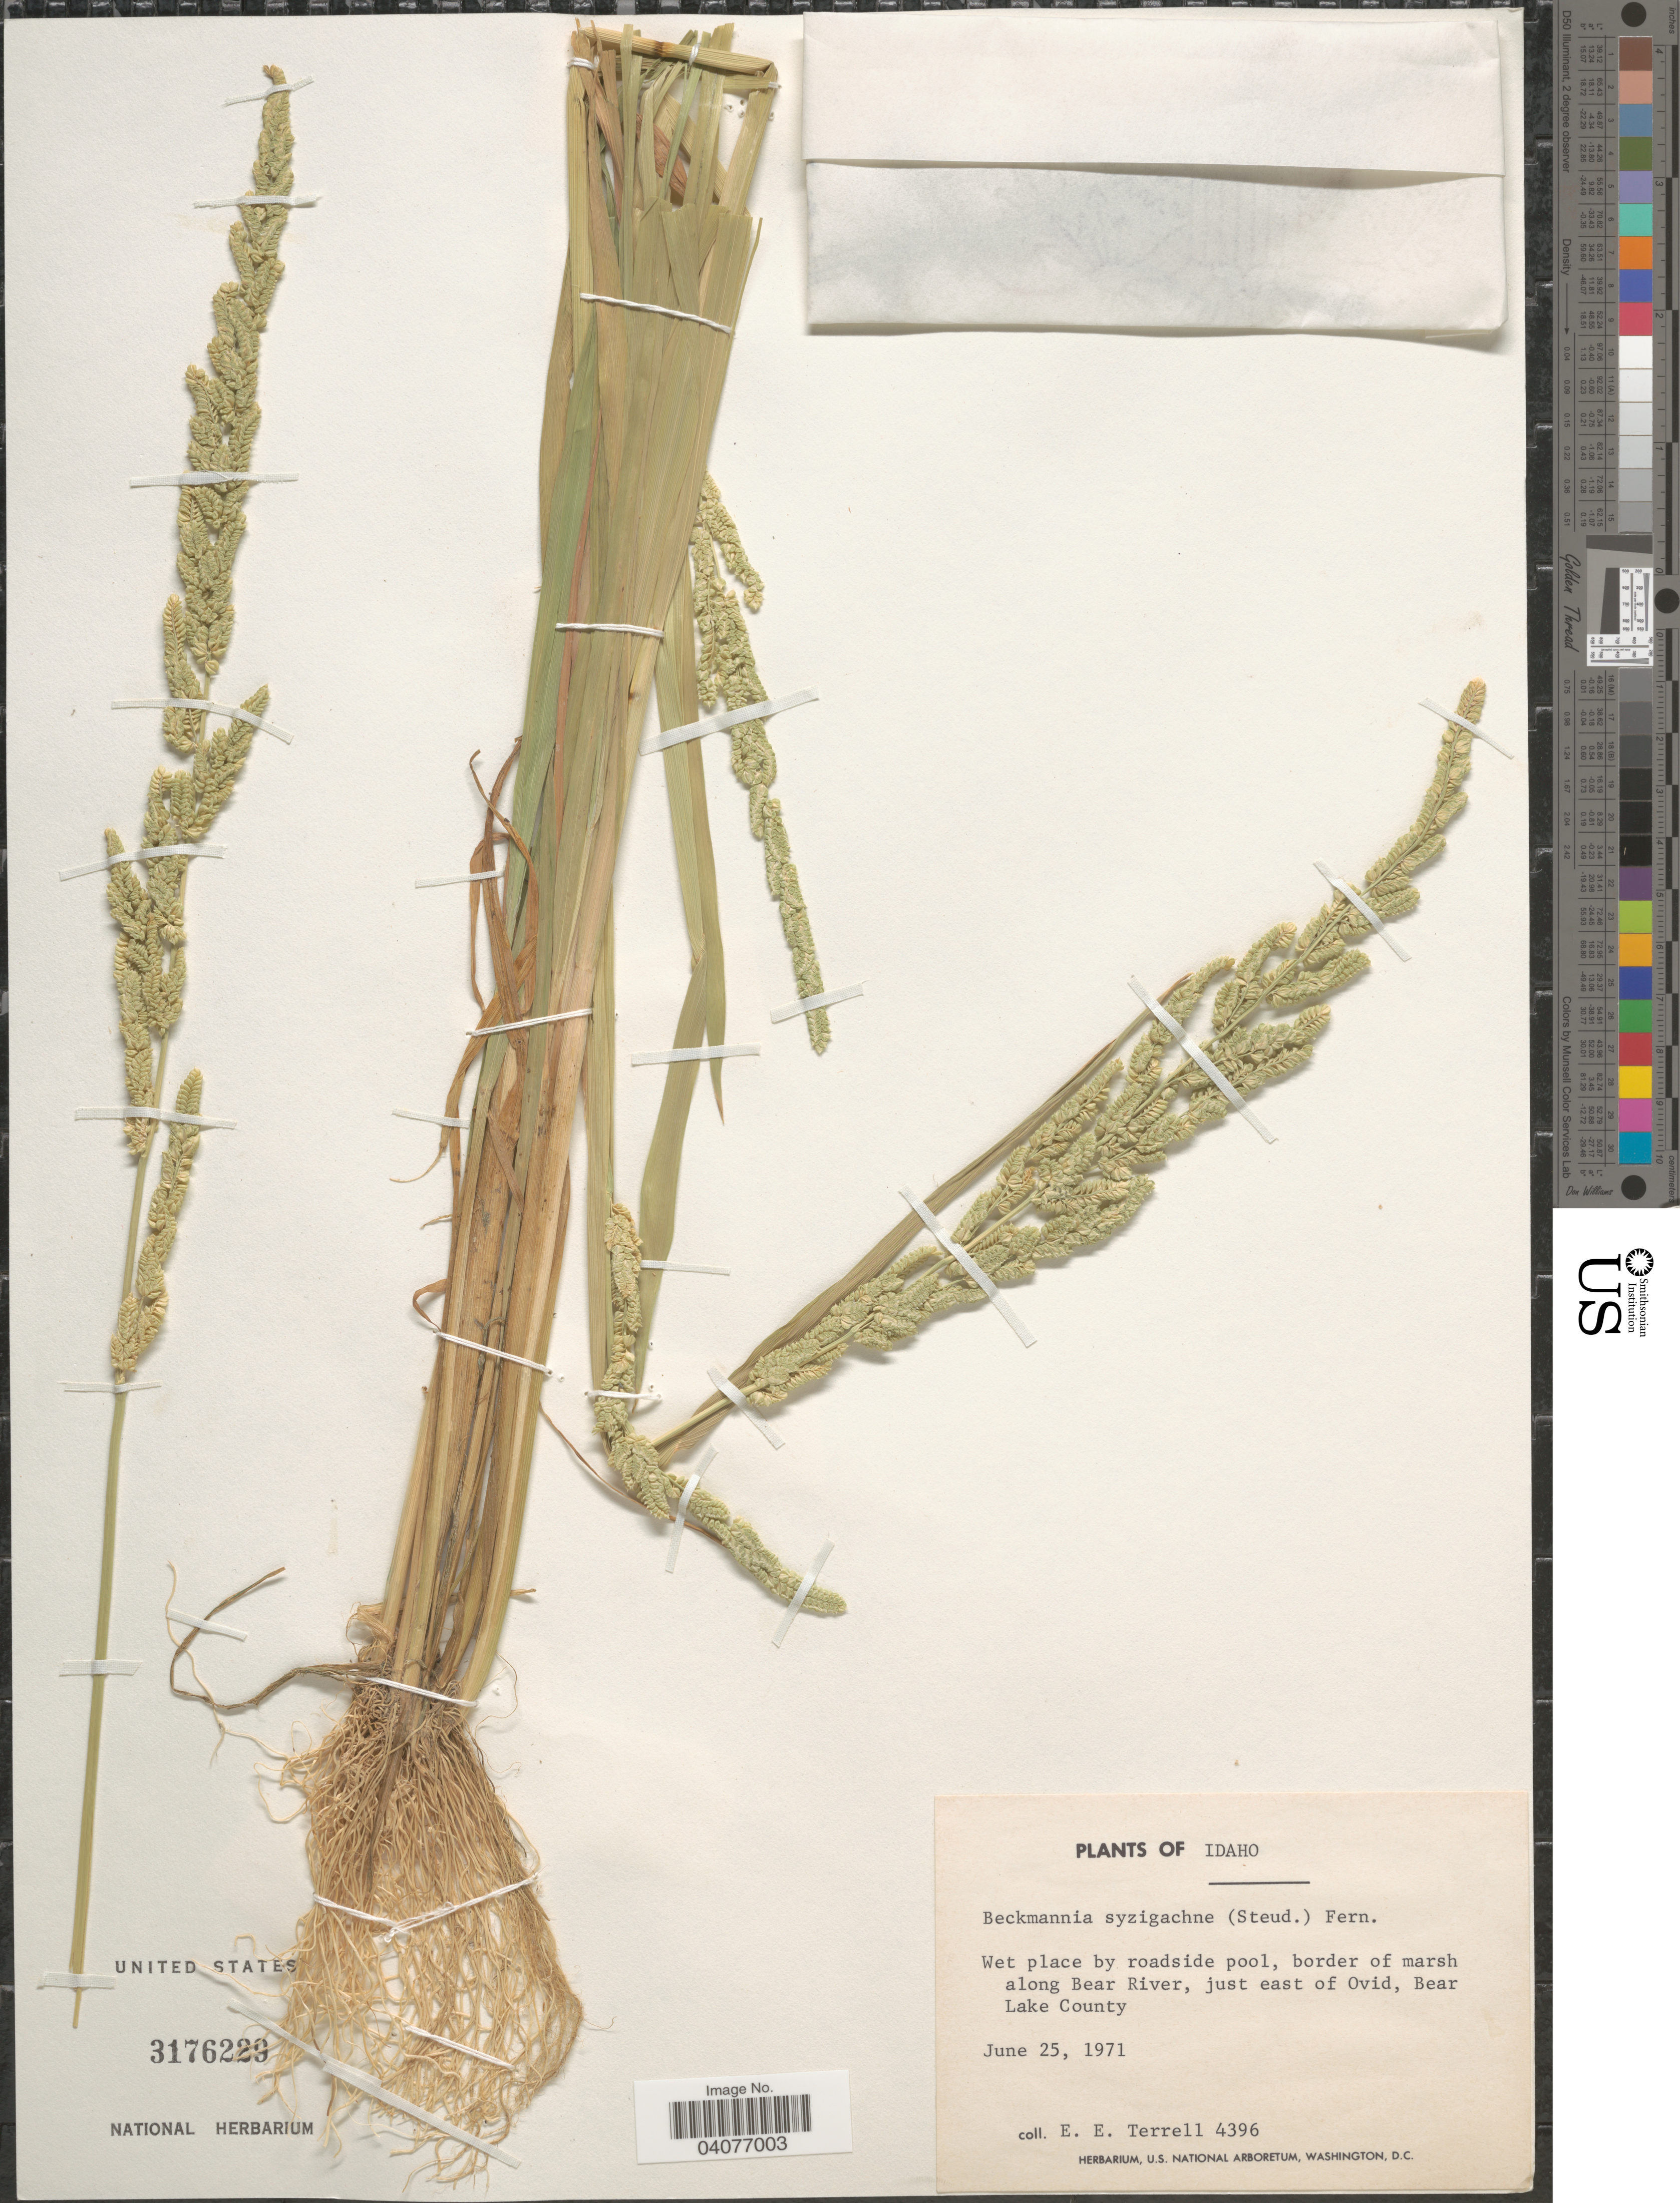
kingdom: Plantae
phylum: Tracheophyta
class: Liliopsida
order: Poales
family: Poaceae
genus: Beckmannia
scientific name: Beckmannia syzigachne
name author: (Steud.) Fernald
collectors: E. E. Terrell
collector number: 4396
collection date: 1971-06-25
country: United States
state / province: Idaho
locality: Wet place by roadside pool, border of marsh along Bear River, just east of Ovid, Bear Lake County.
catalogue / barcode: US 3176229